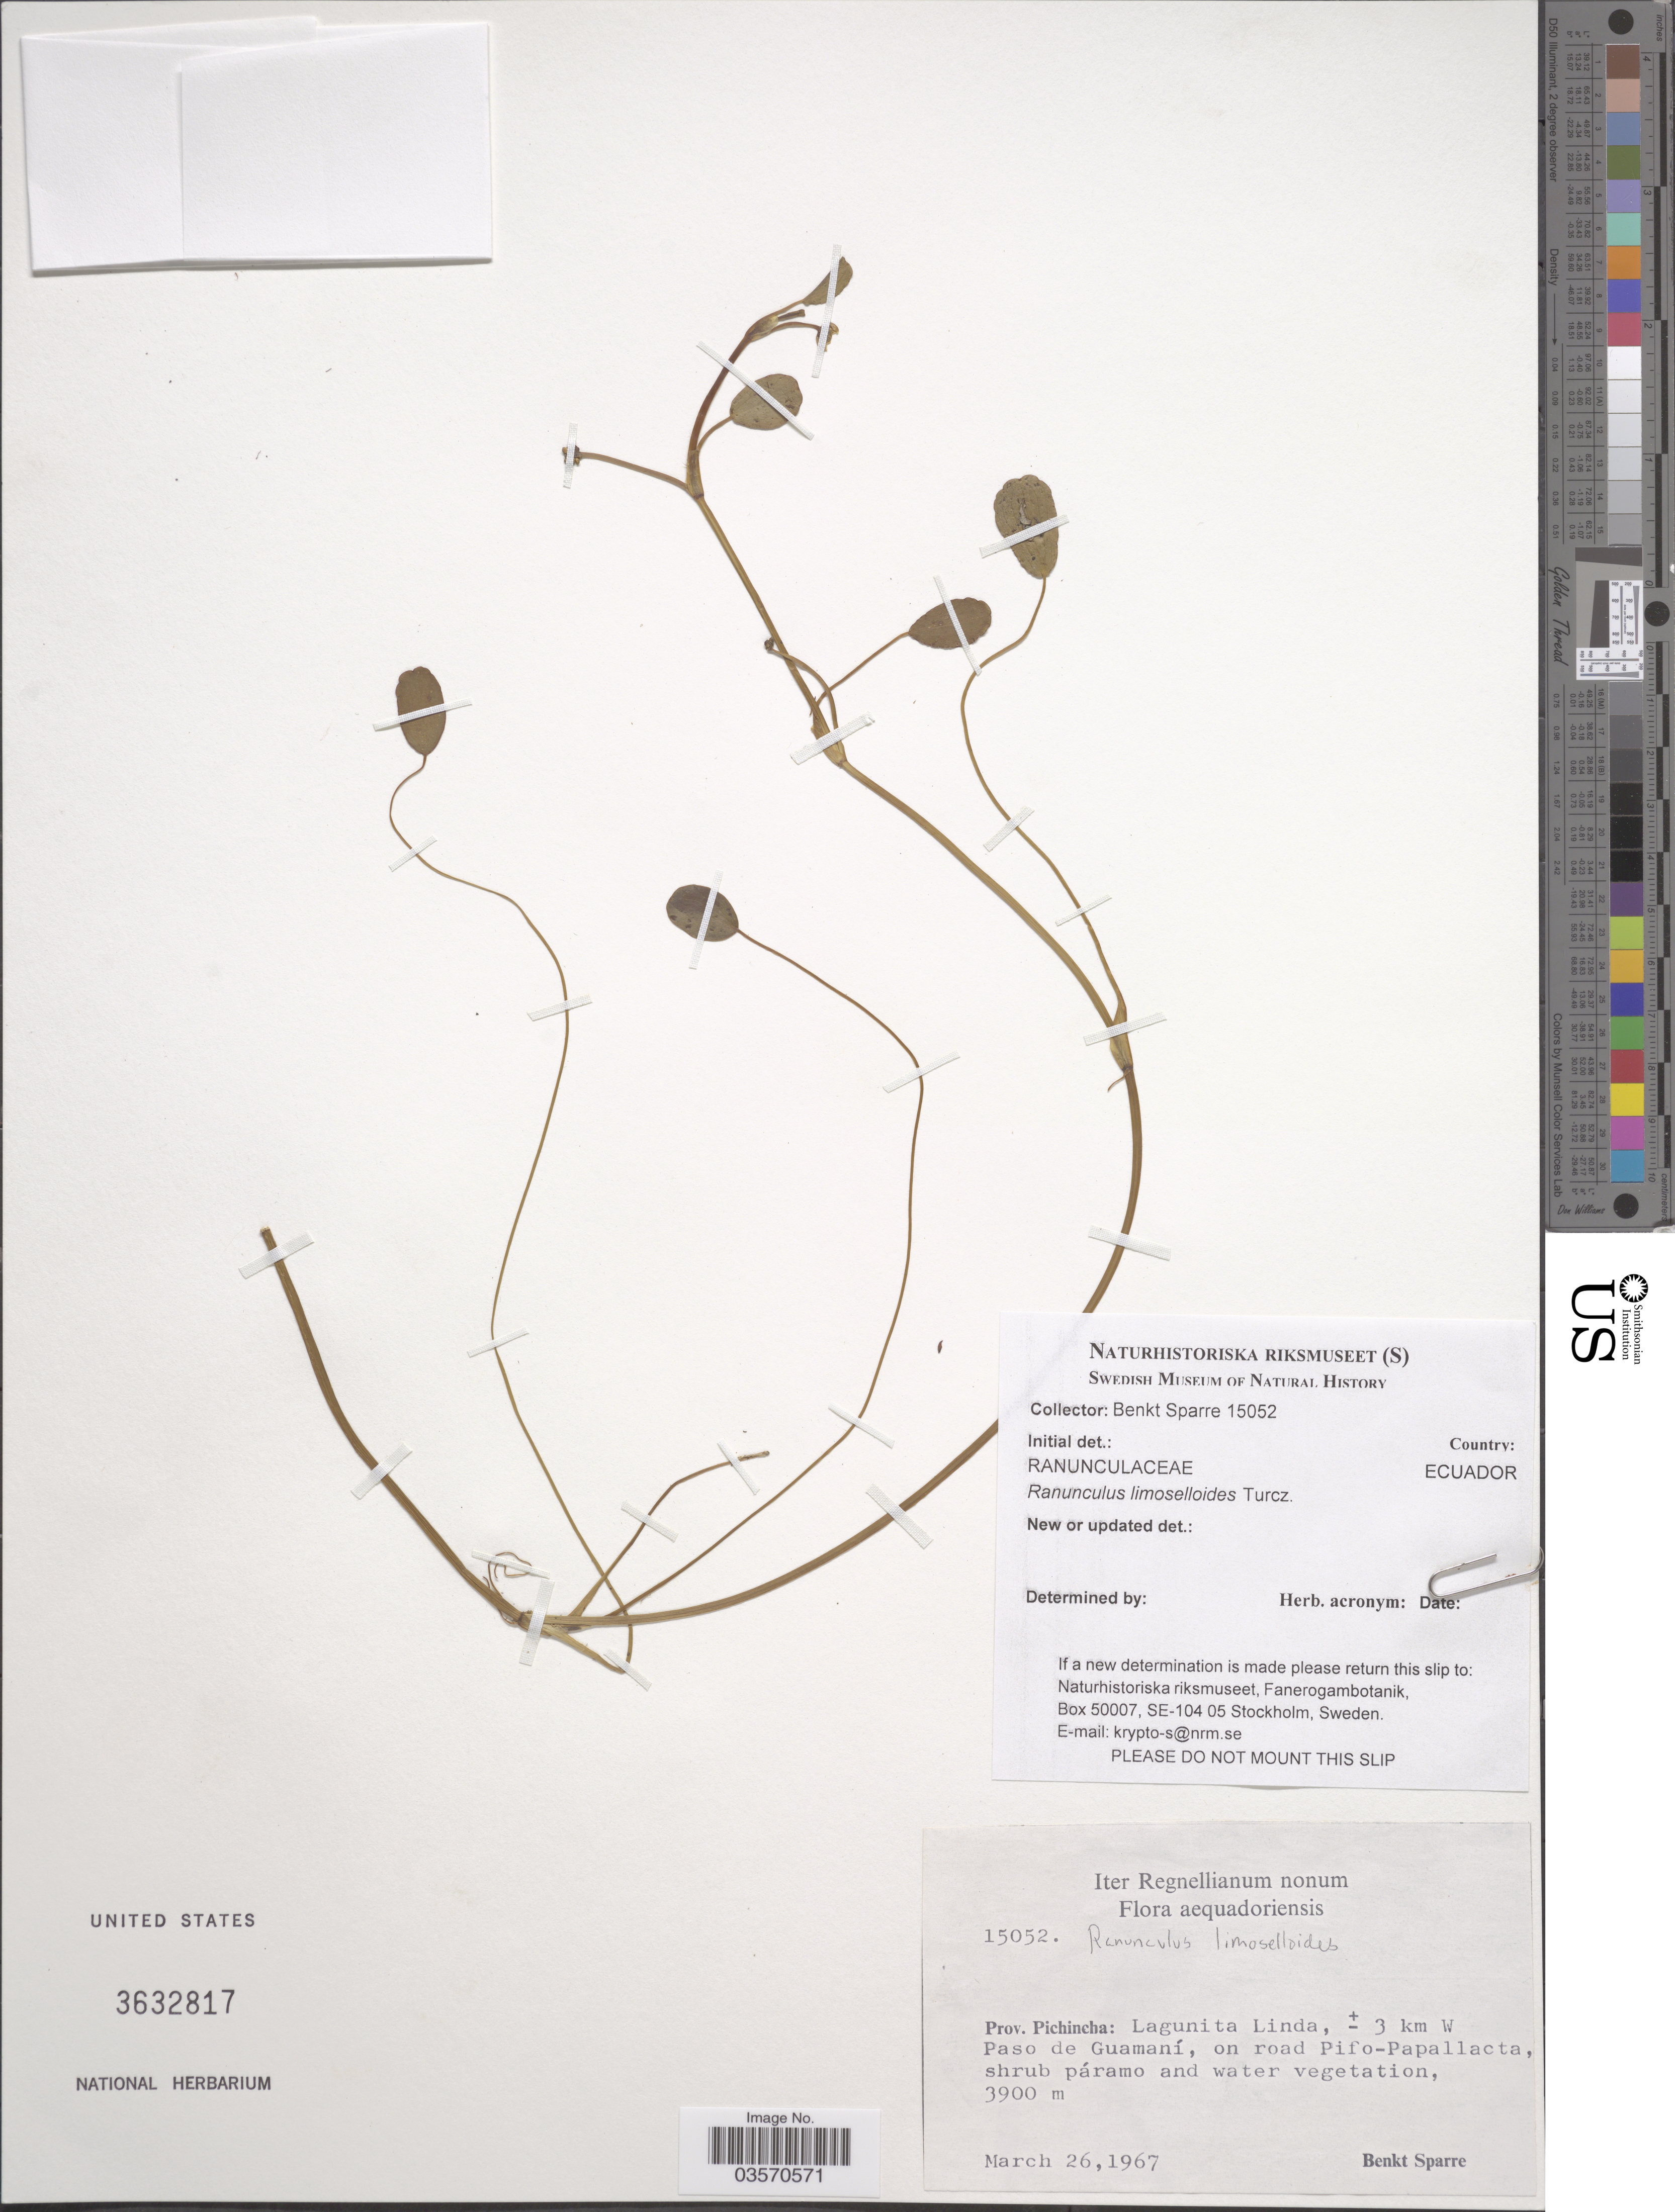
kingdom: Plantae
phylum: Tracheophyta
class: Magnoliopsida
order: Ranunculales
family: Ranunculaceae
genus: Ranunculus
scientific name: Ranunculus limoselloides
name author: Turcz.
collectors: B. Sparre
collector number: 15052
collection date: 1967-03-26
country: Ecuador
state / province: Pichincha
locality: Lagunita Linda, ± 3 km W Paso de Guamaní, on road Pifo-Papallacta.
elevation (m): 3900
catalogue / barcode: US 3632817